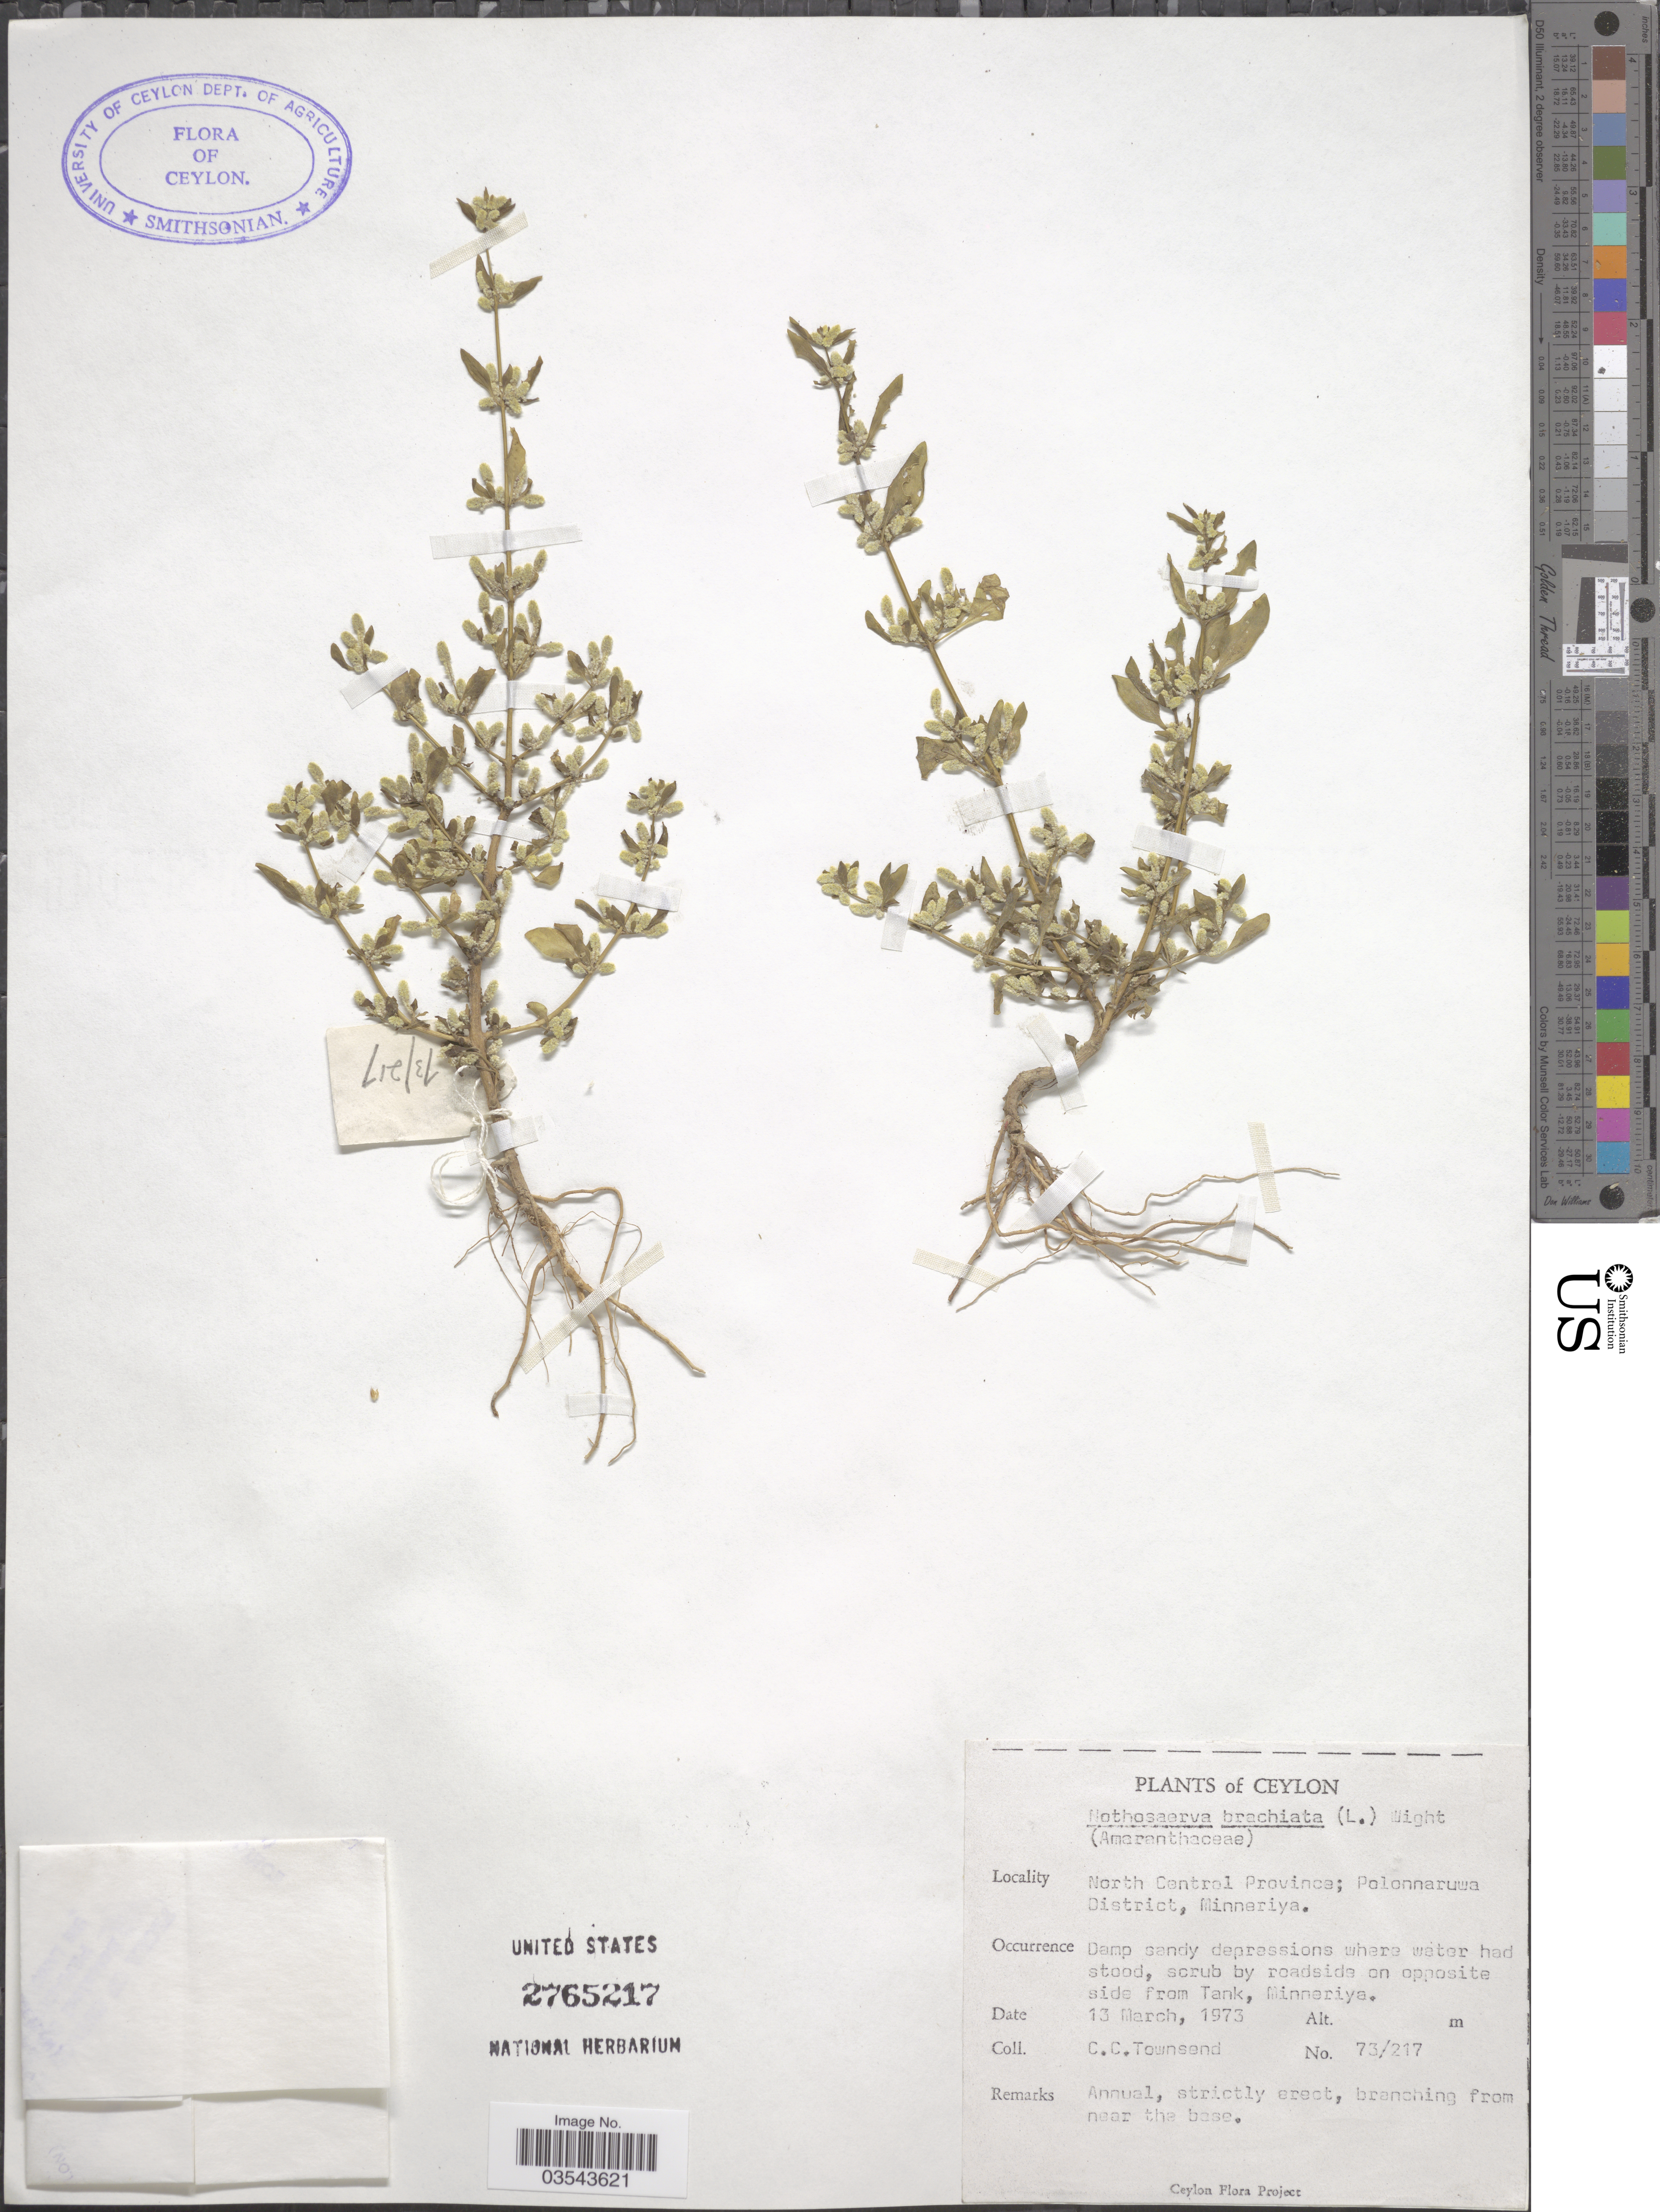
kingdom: Plantae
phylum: Tracheophyta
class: Magnoliopsida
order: Caryophyllales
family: Amaranthaceae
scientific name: Nothosaerua brachiata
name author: Baill.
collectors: C. C. Townsend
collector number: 73/217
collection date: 1973-03-13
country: Sri Lanka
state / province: North Central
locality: Ceylon. Polonnaruwa District, Minneriya. Scrub by roadside on opposite side from Tank, Minneriya.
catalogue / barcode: US 2765217